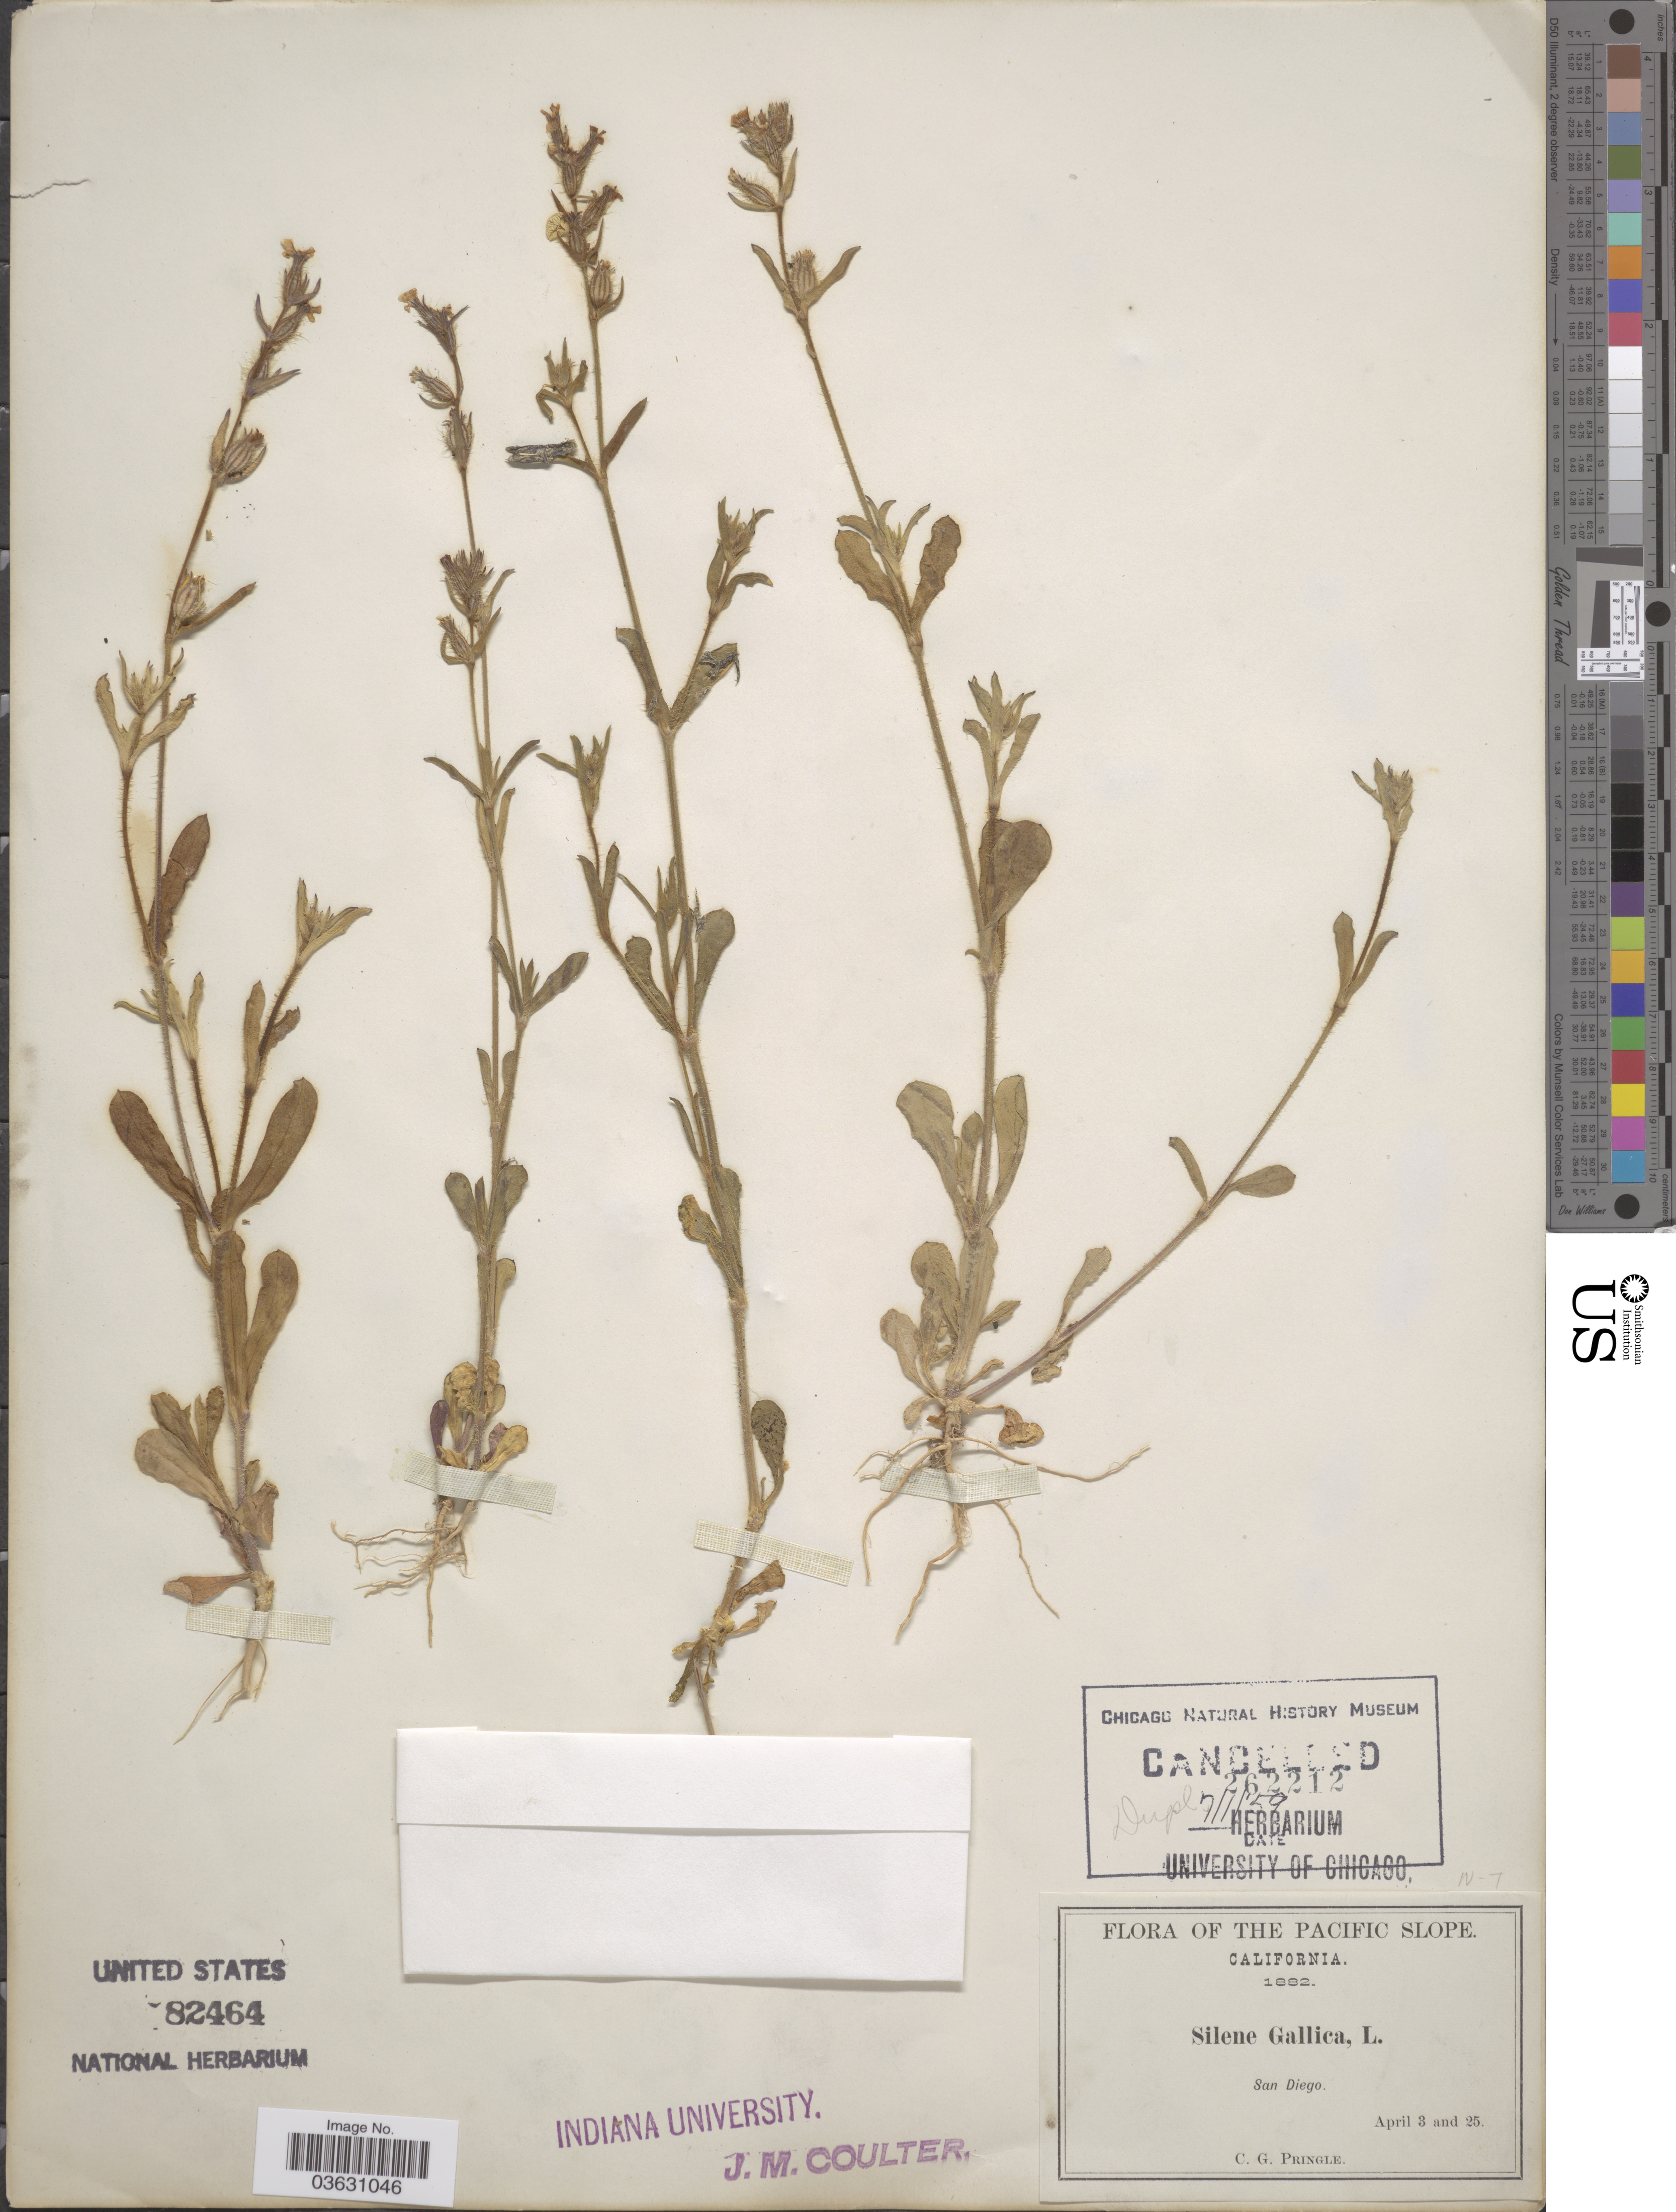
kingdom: Plantae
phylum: Tracheophyta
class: Magnoliopsida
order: Caryophyllales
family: Caryophyllaceae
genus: Silene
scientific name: Silene gallica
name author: L.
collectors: C. G. Pringle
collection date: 1882-04-03/1882-04-25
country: United States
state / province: California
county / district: San Diego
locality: The Pacific Slope. San Diego.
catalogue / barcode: US 82464